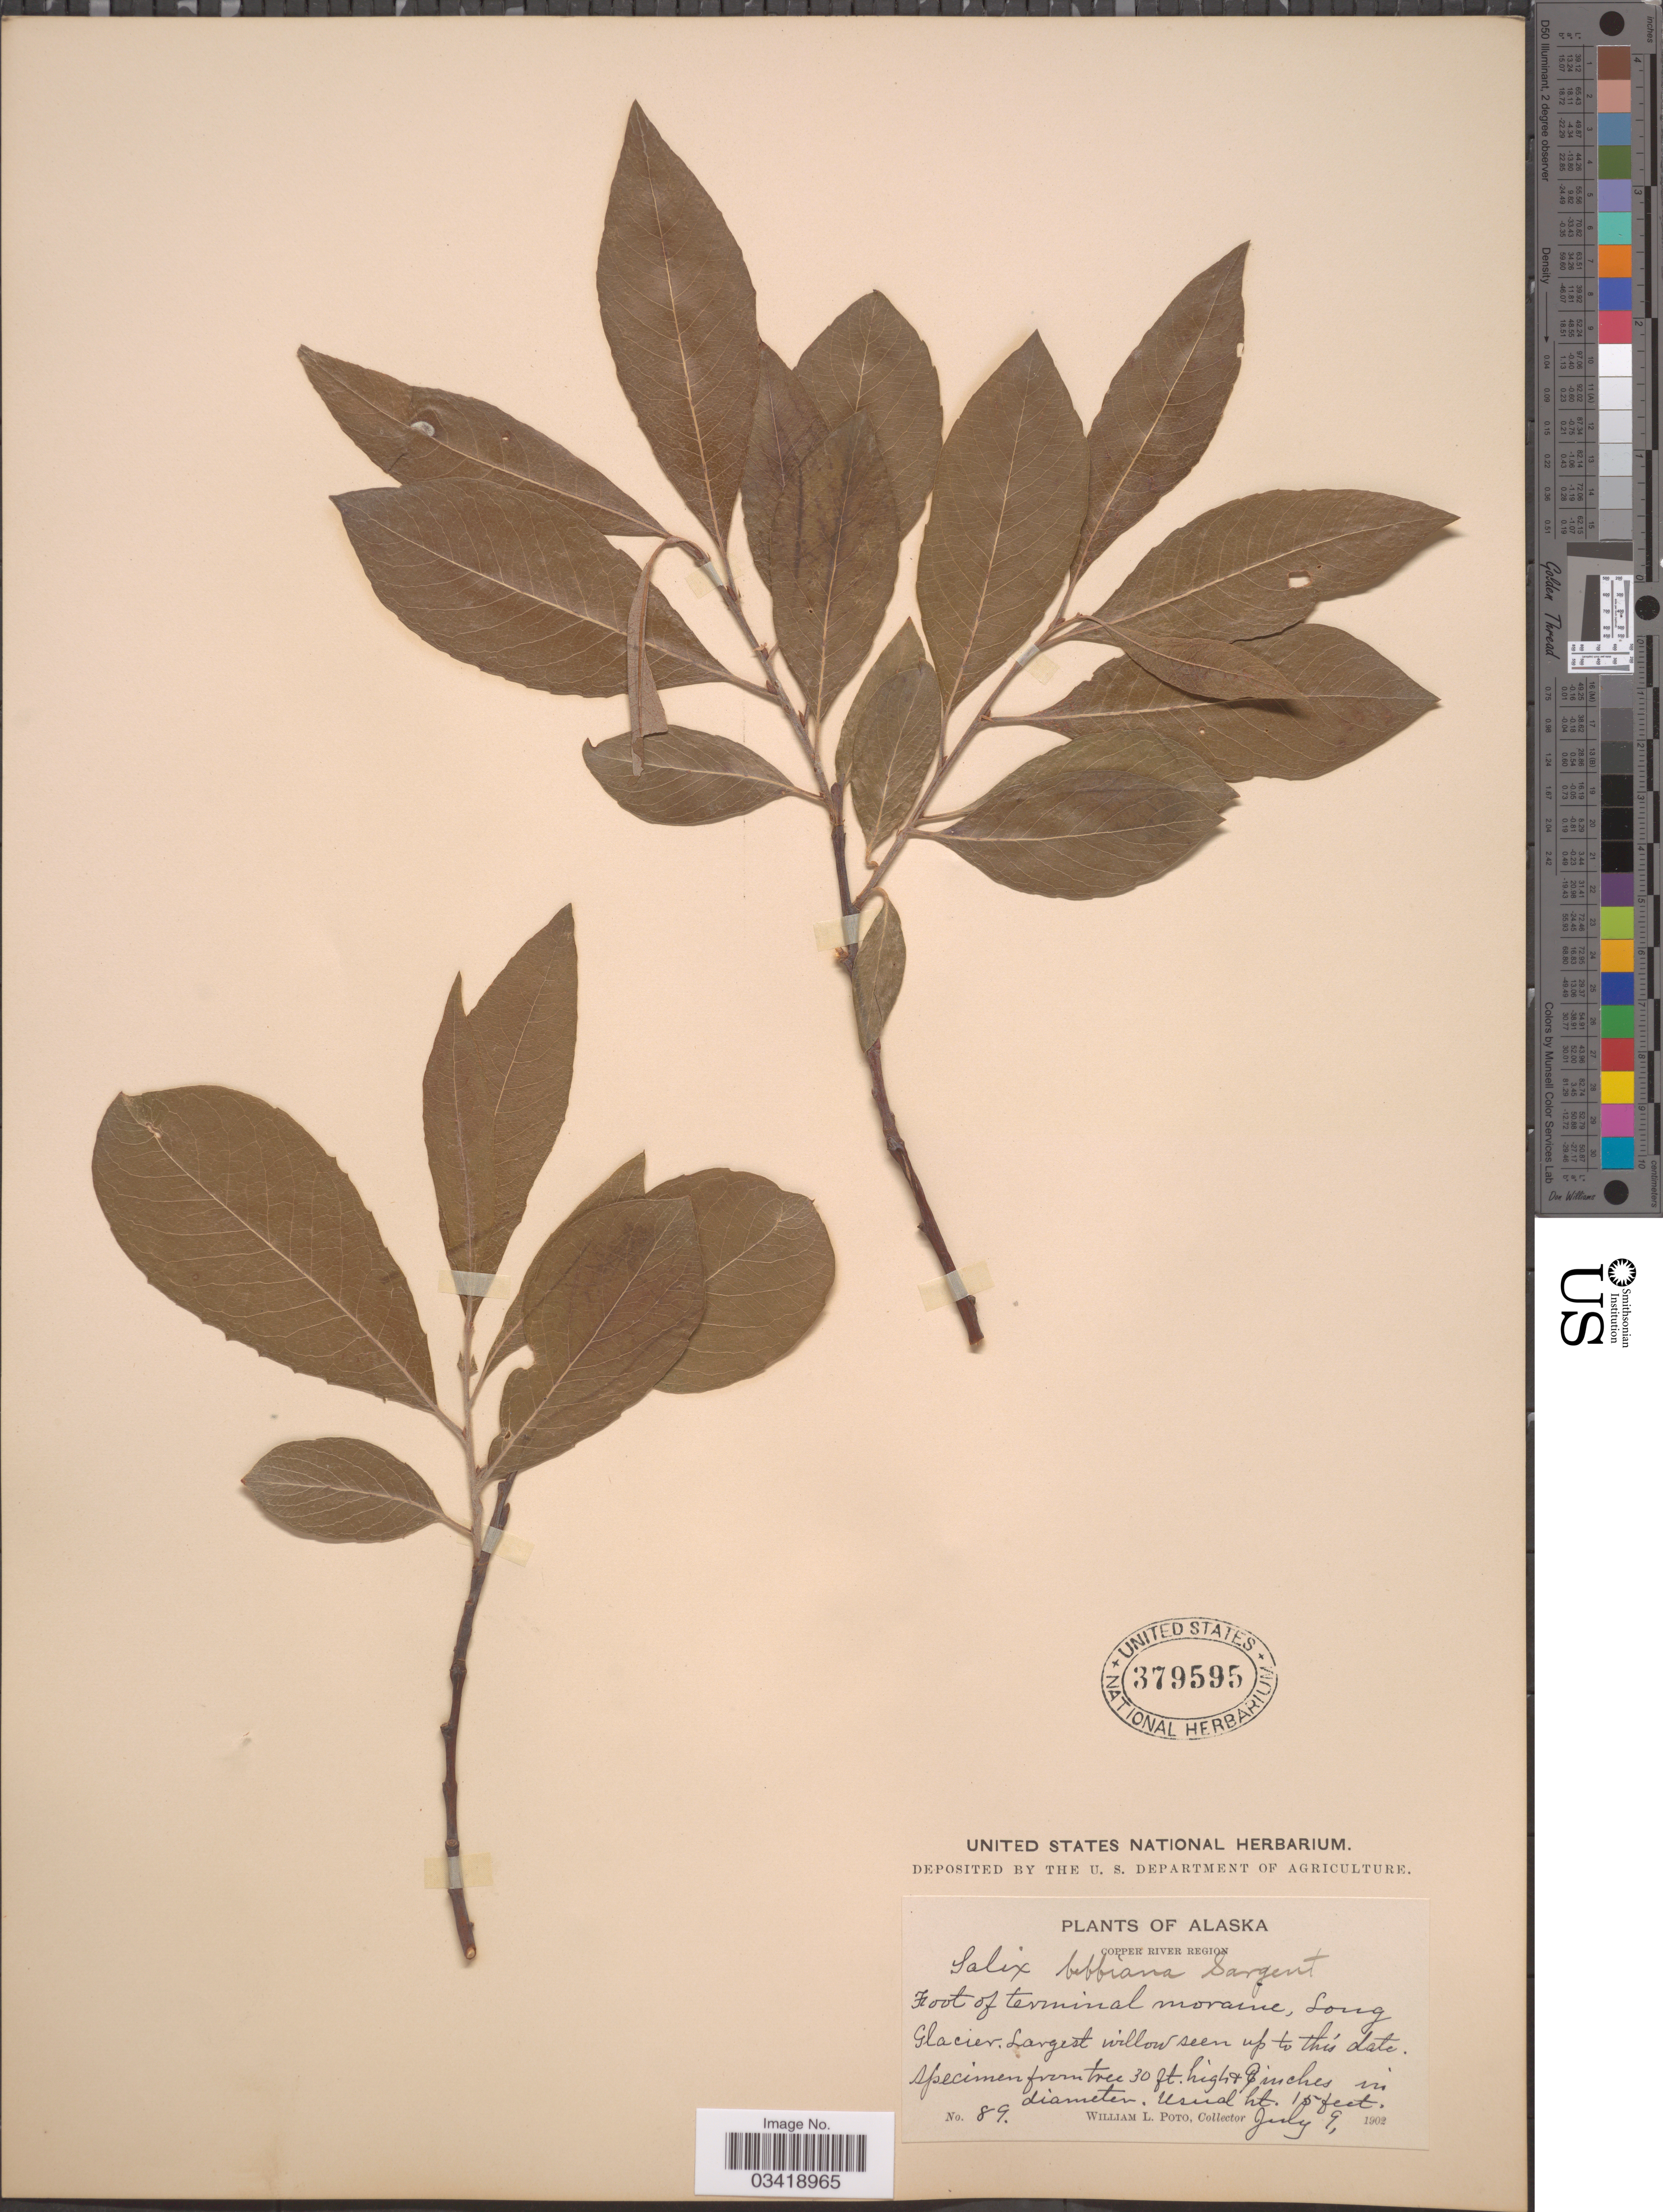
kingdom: Plantae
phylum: Tracheophyta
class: Magnoliopsida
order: Malpighiales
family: Salicaceae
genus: Salix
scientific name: Salix bebbiana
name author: Sarg.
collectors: W. Poto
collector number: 89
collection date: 1902-07-09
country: United States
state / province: Alaska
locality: Copper River Region. Foot of terminal moraine, Long Glacier.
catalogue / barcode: US 379595